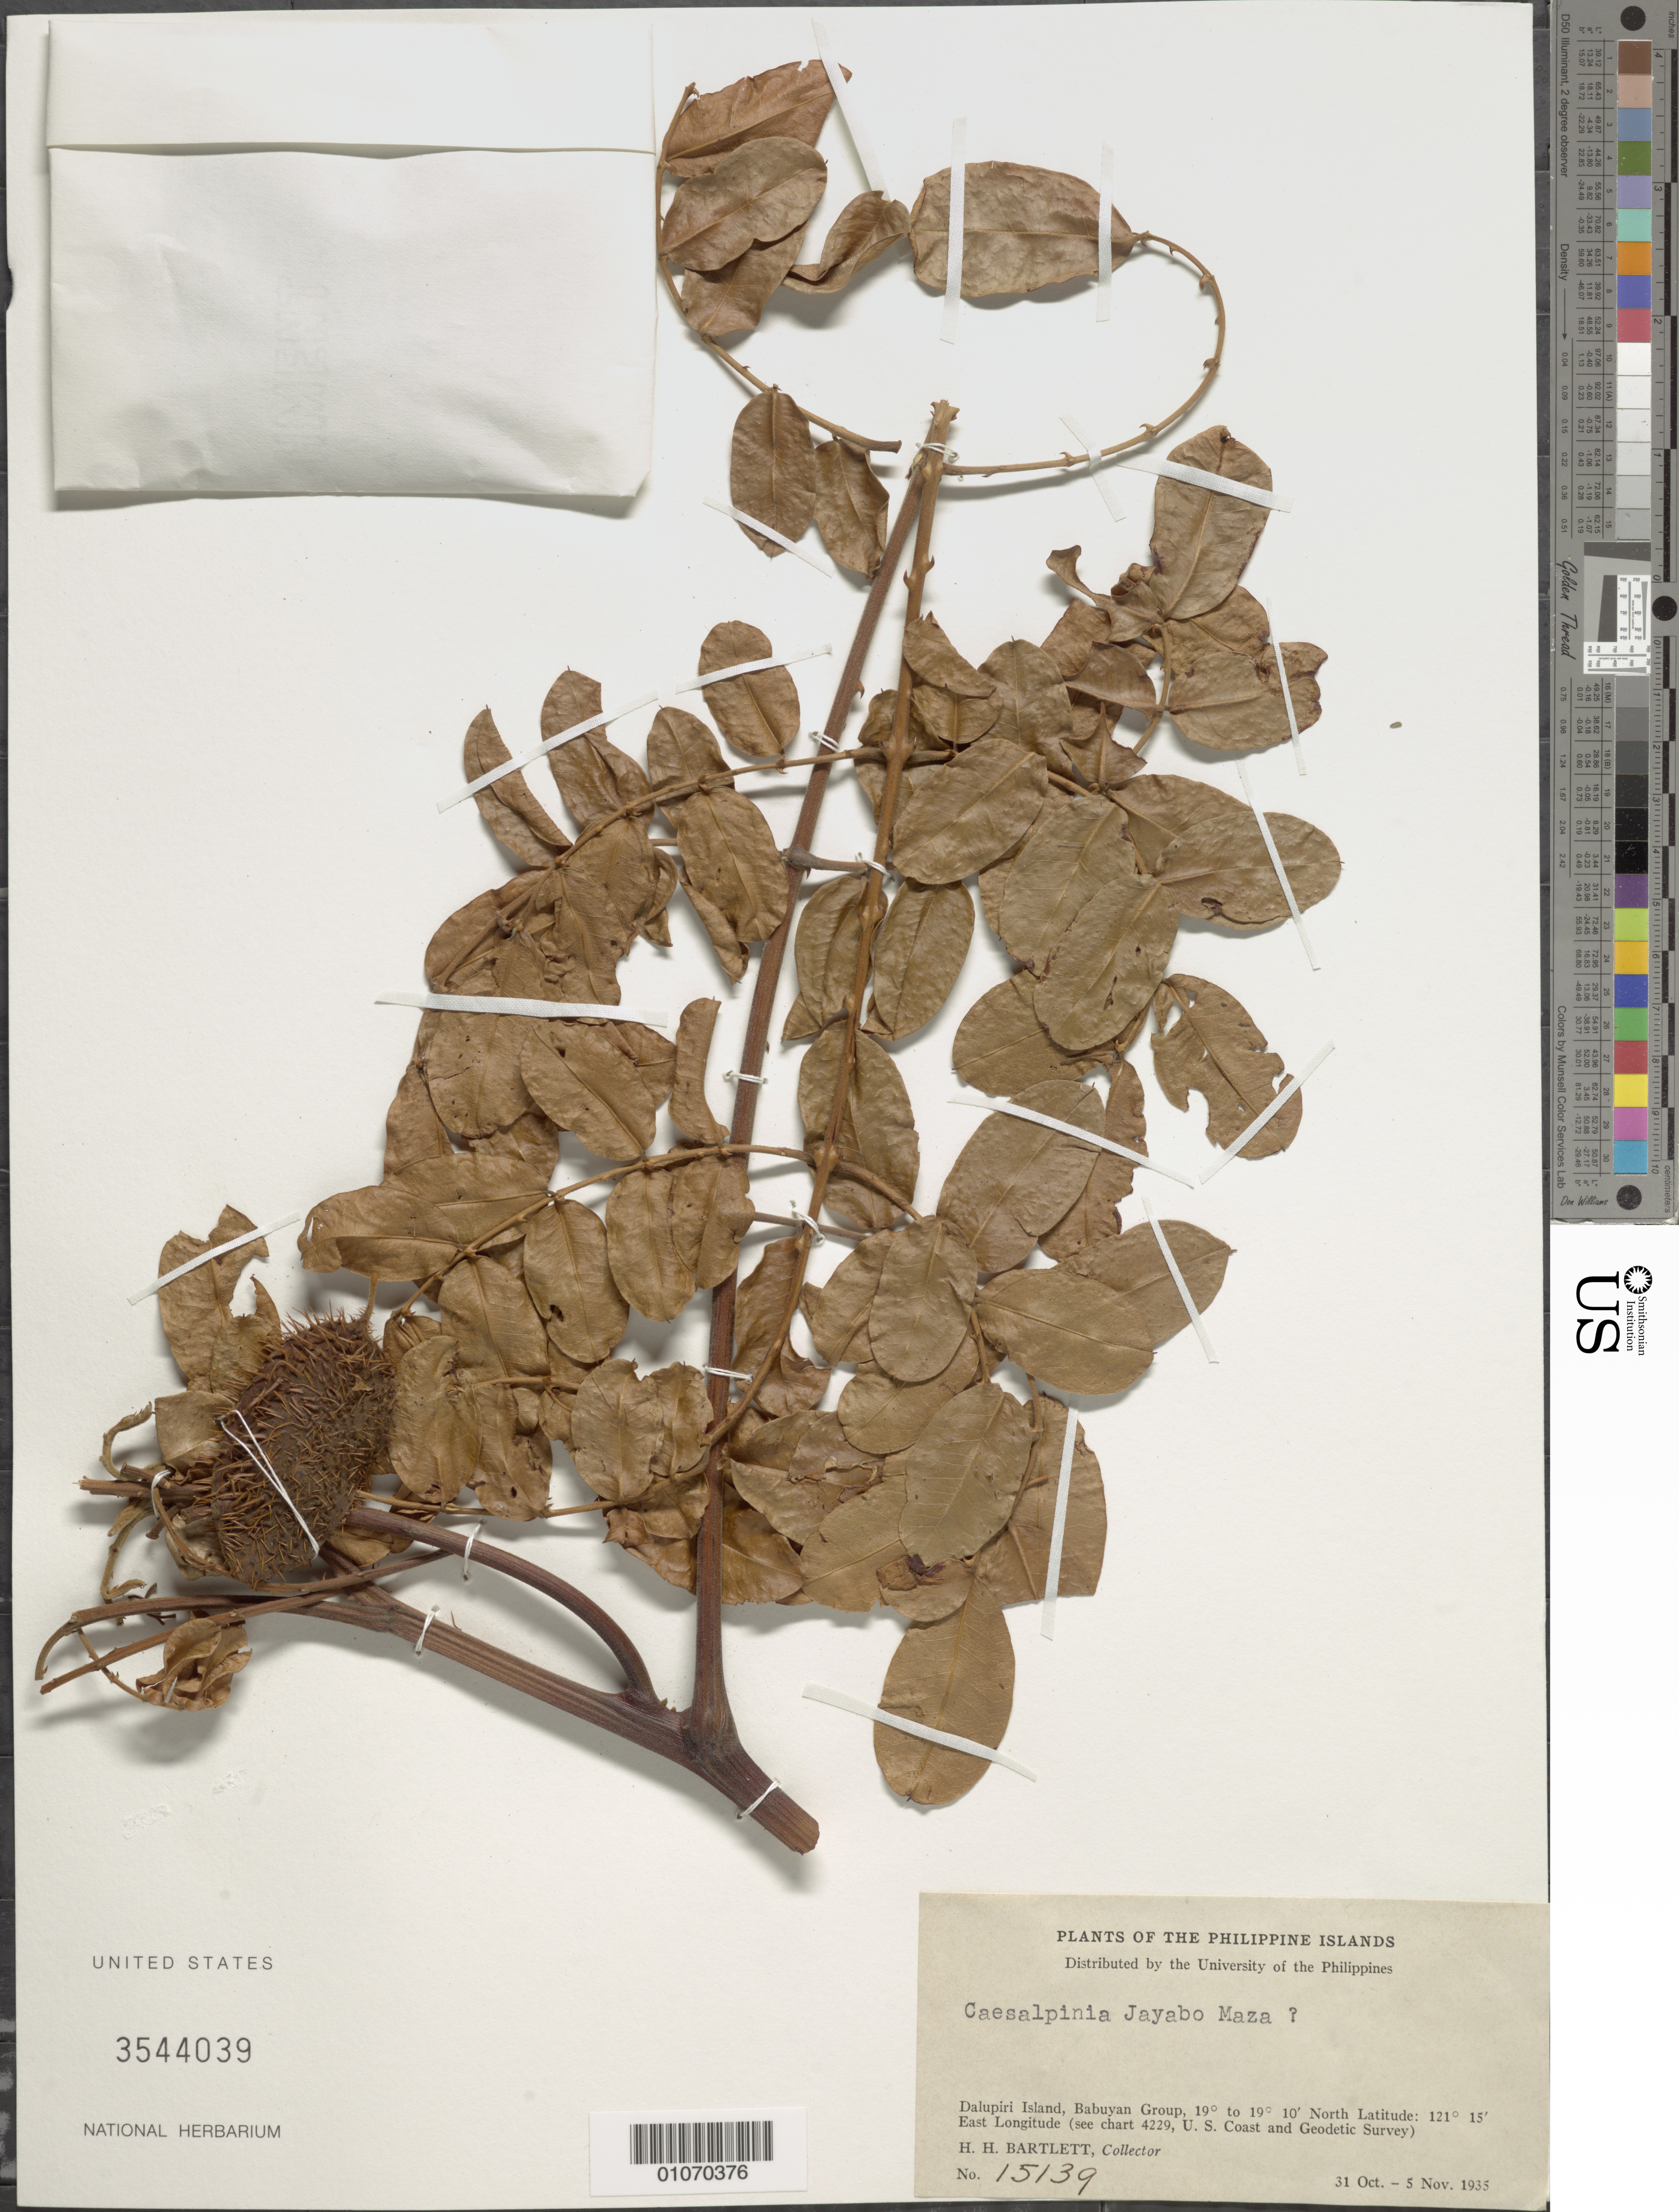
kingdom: Plantae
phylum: Tracheophyta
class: Magnoliopsida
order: Fabales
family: Fabaceae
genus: Guilandina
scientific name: Guilandina sp.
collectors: H. H. Bartlett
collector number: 15139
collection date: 1935-10-31/1935-11-05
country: Philippines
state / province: Eastern Visayas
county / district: Eastern Samar / Northern Samar / Western Samar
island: Dalupiri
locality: Dalupiri Island.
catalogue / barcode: US 3544039